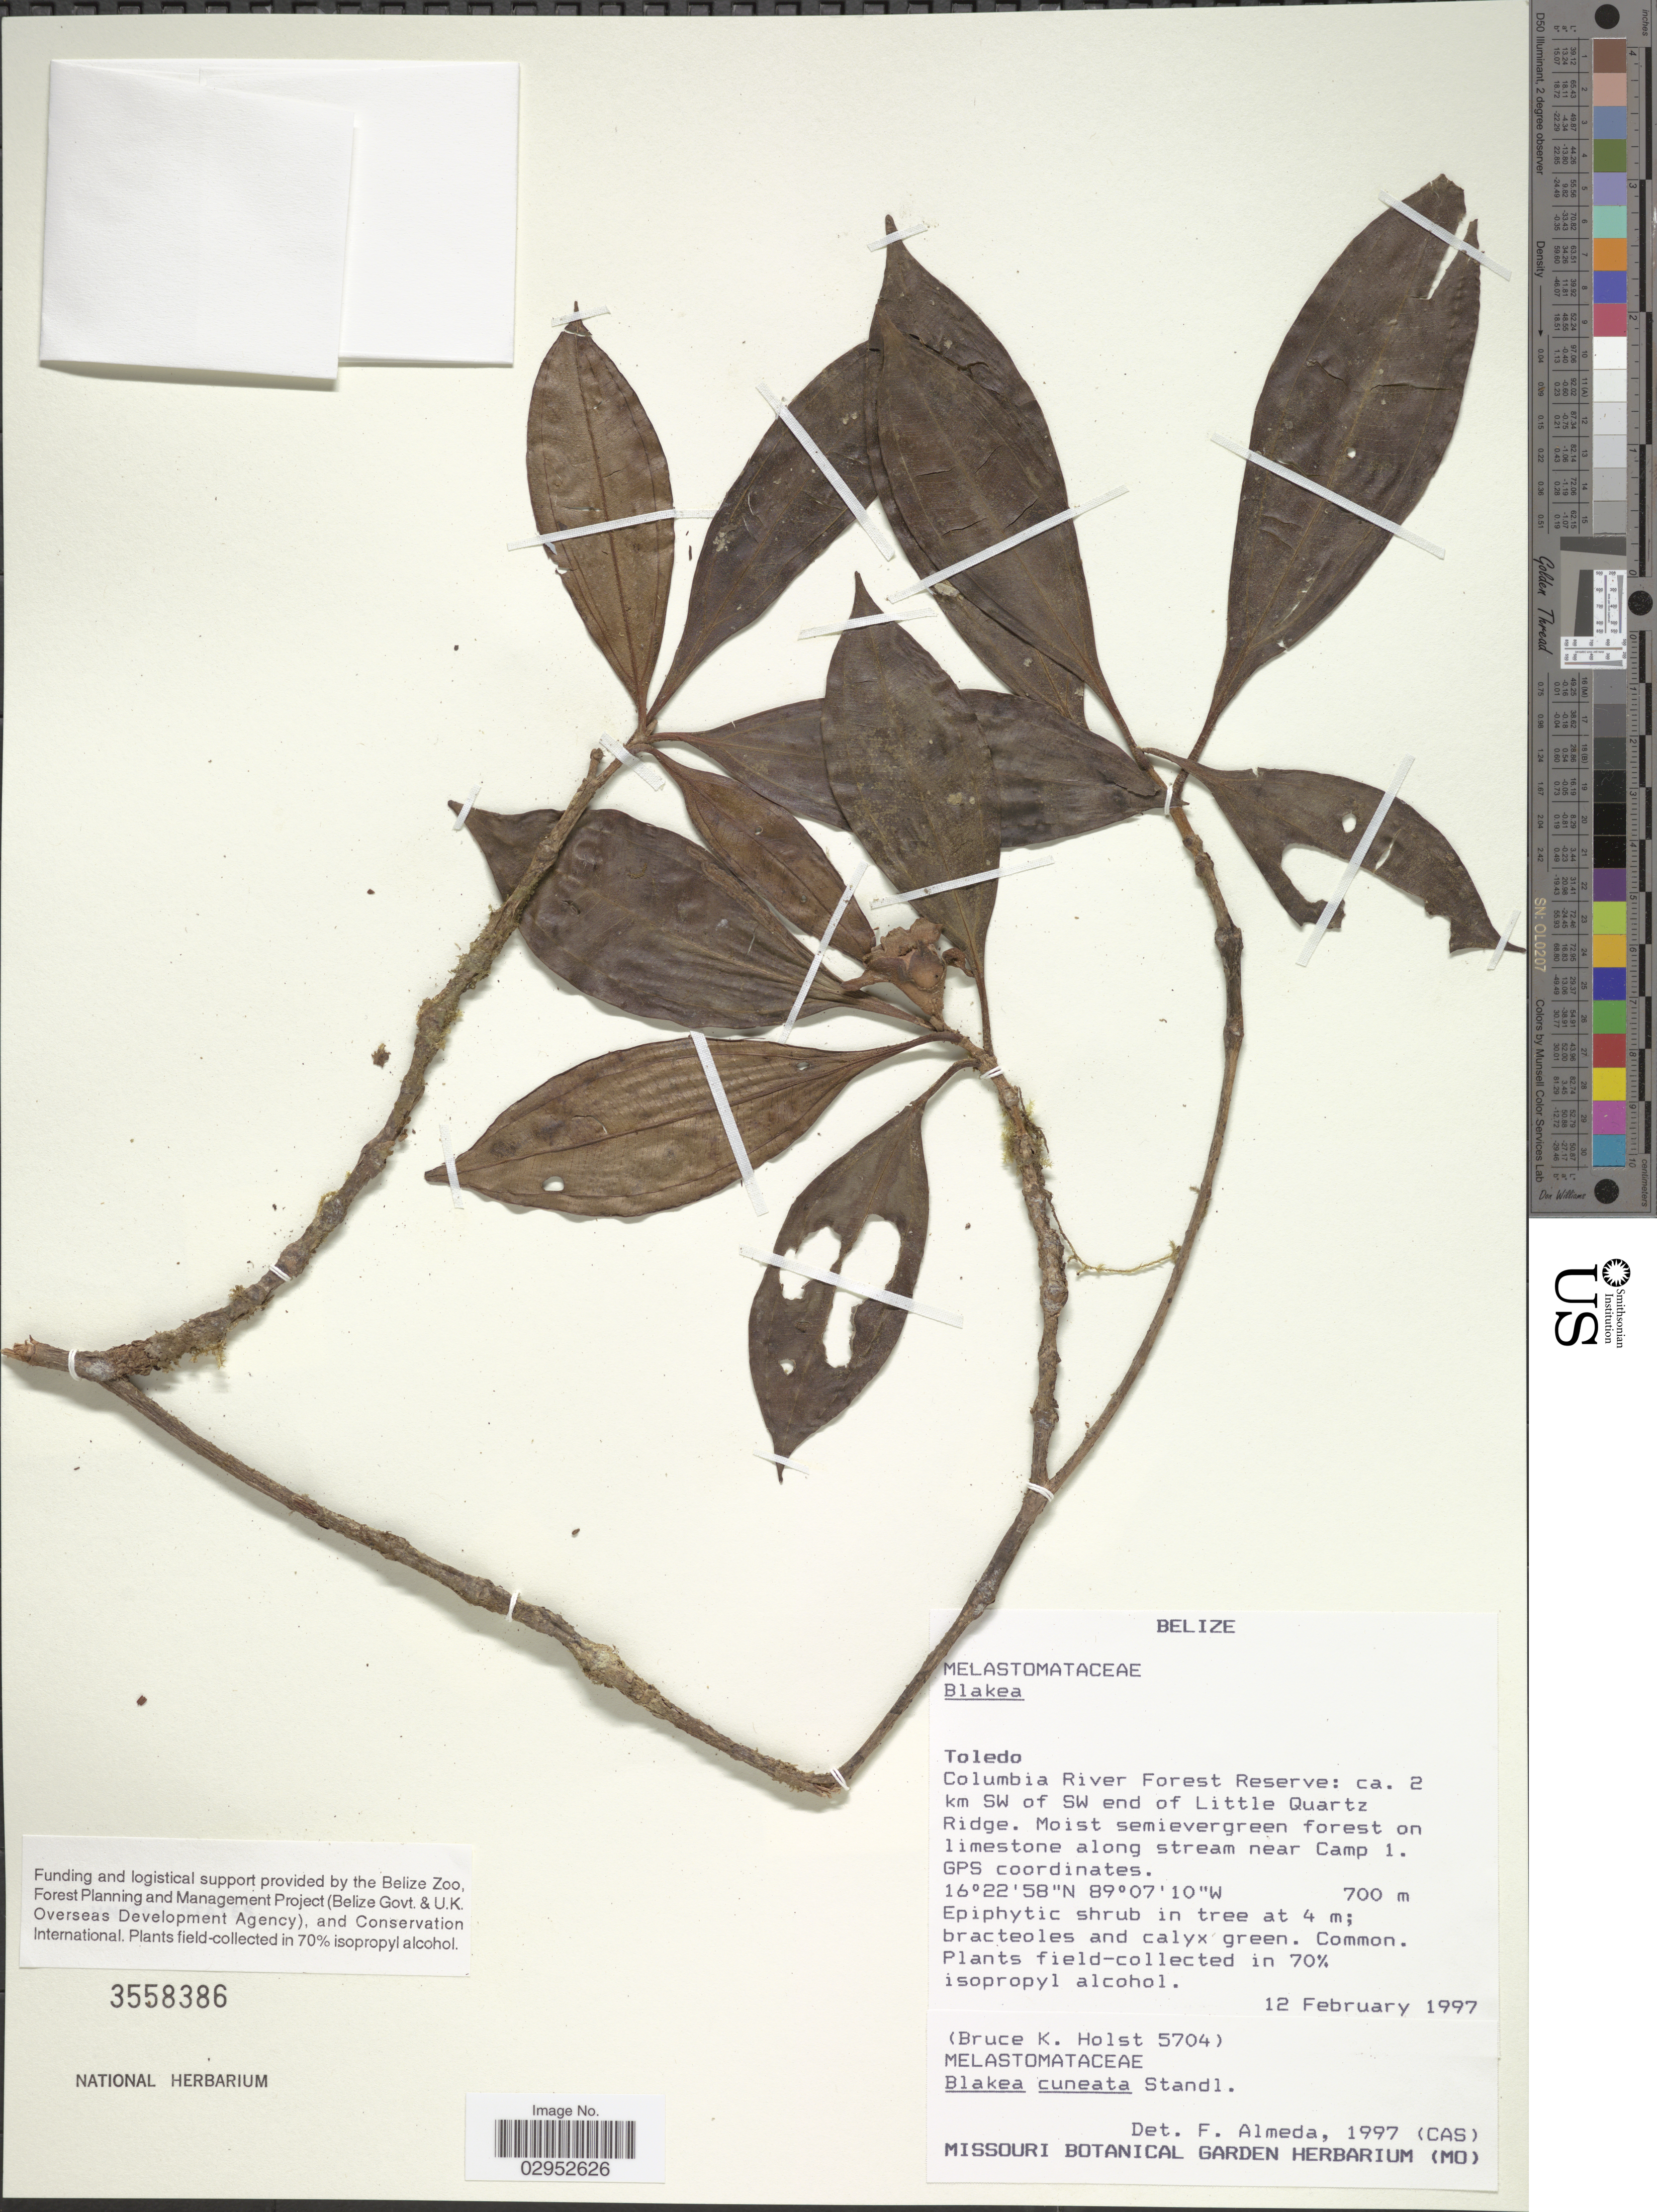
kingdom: Plantae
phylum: Tracheophyta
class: Magnoliopsida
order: Myrtales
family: Melastomataceae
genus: Blakea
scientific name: Blakea cuneata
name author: Standl.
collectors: B. Holst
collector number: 5704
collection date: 1997-02-12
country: Belize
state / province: Toledo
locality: Columbia River Forest Reserve: ca. 2 km SW of SW end of Little Quartz Ridge. Moist semievergreen forest on limestone along stream near Camp 1.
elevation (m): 700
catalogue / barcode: US 3558386